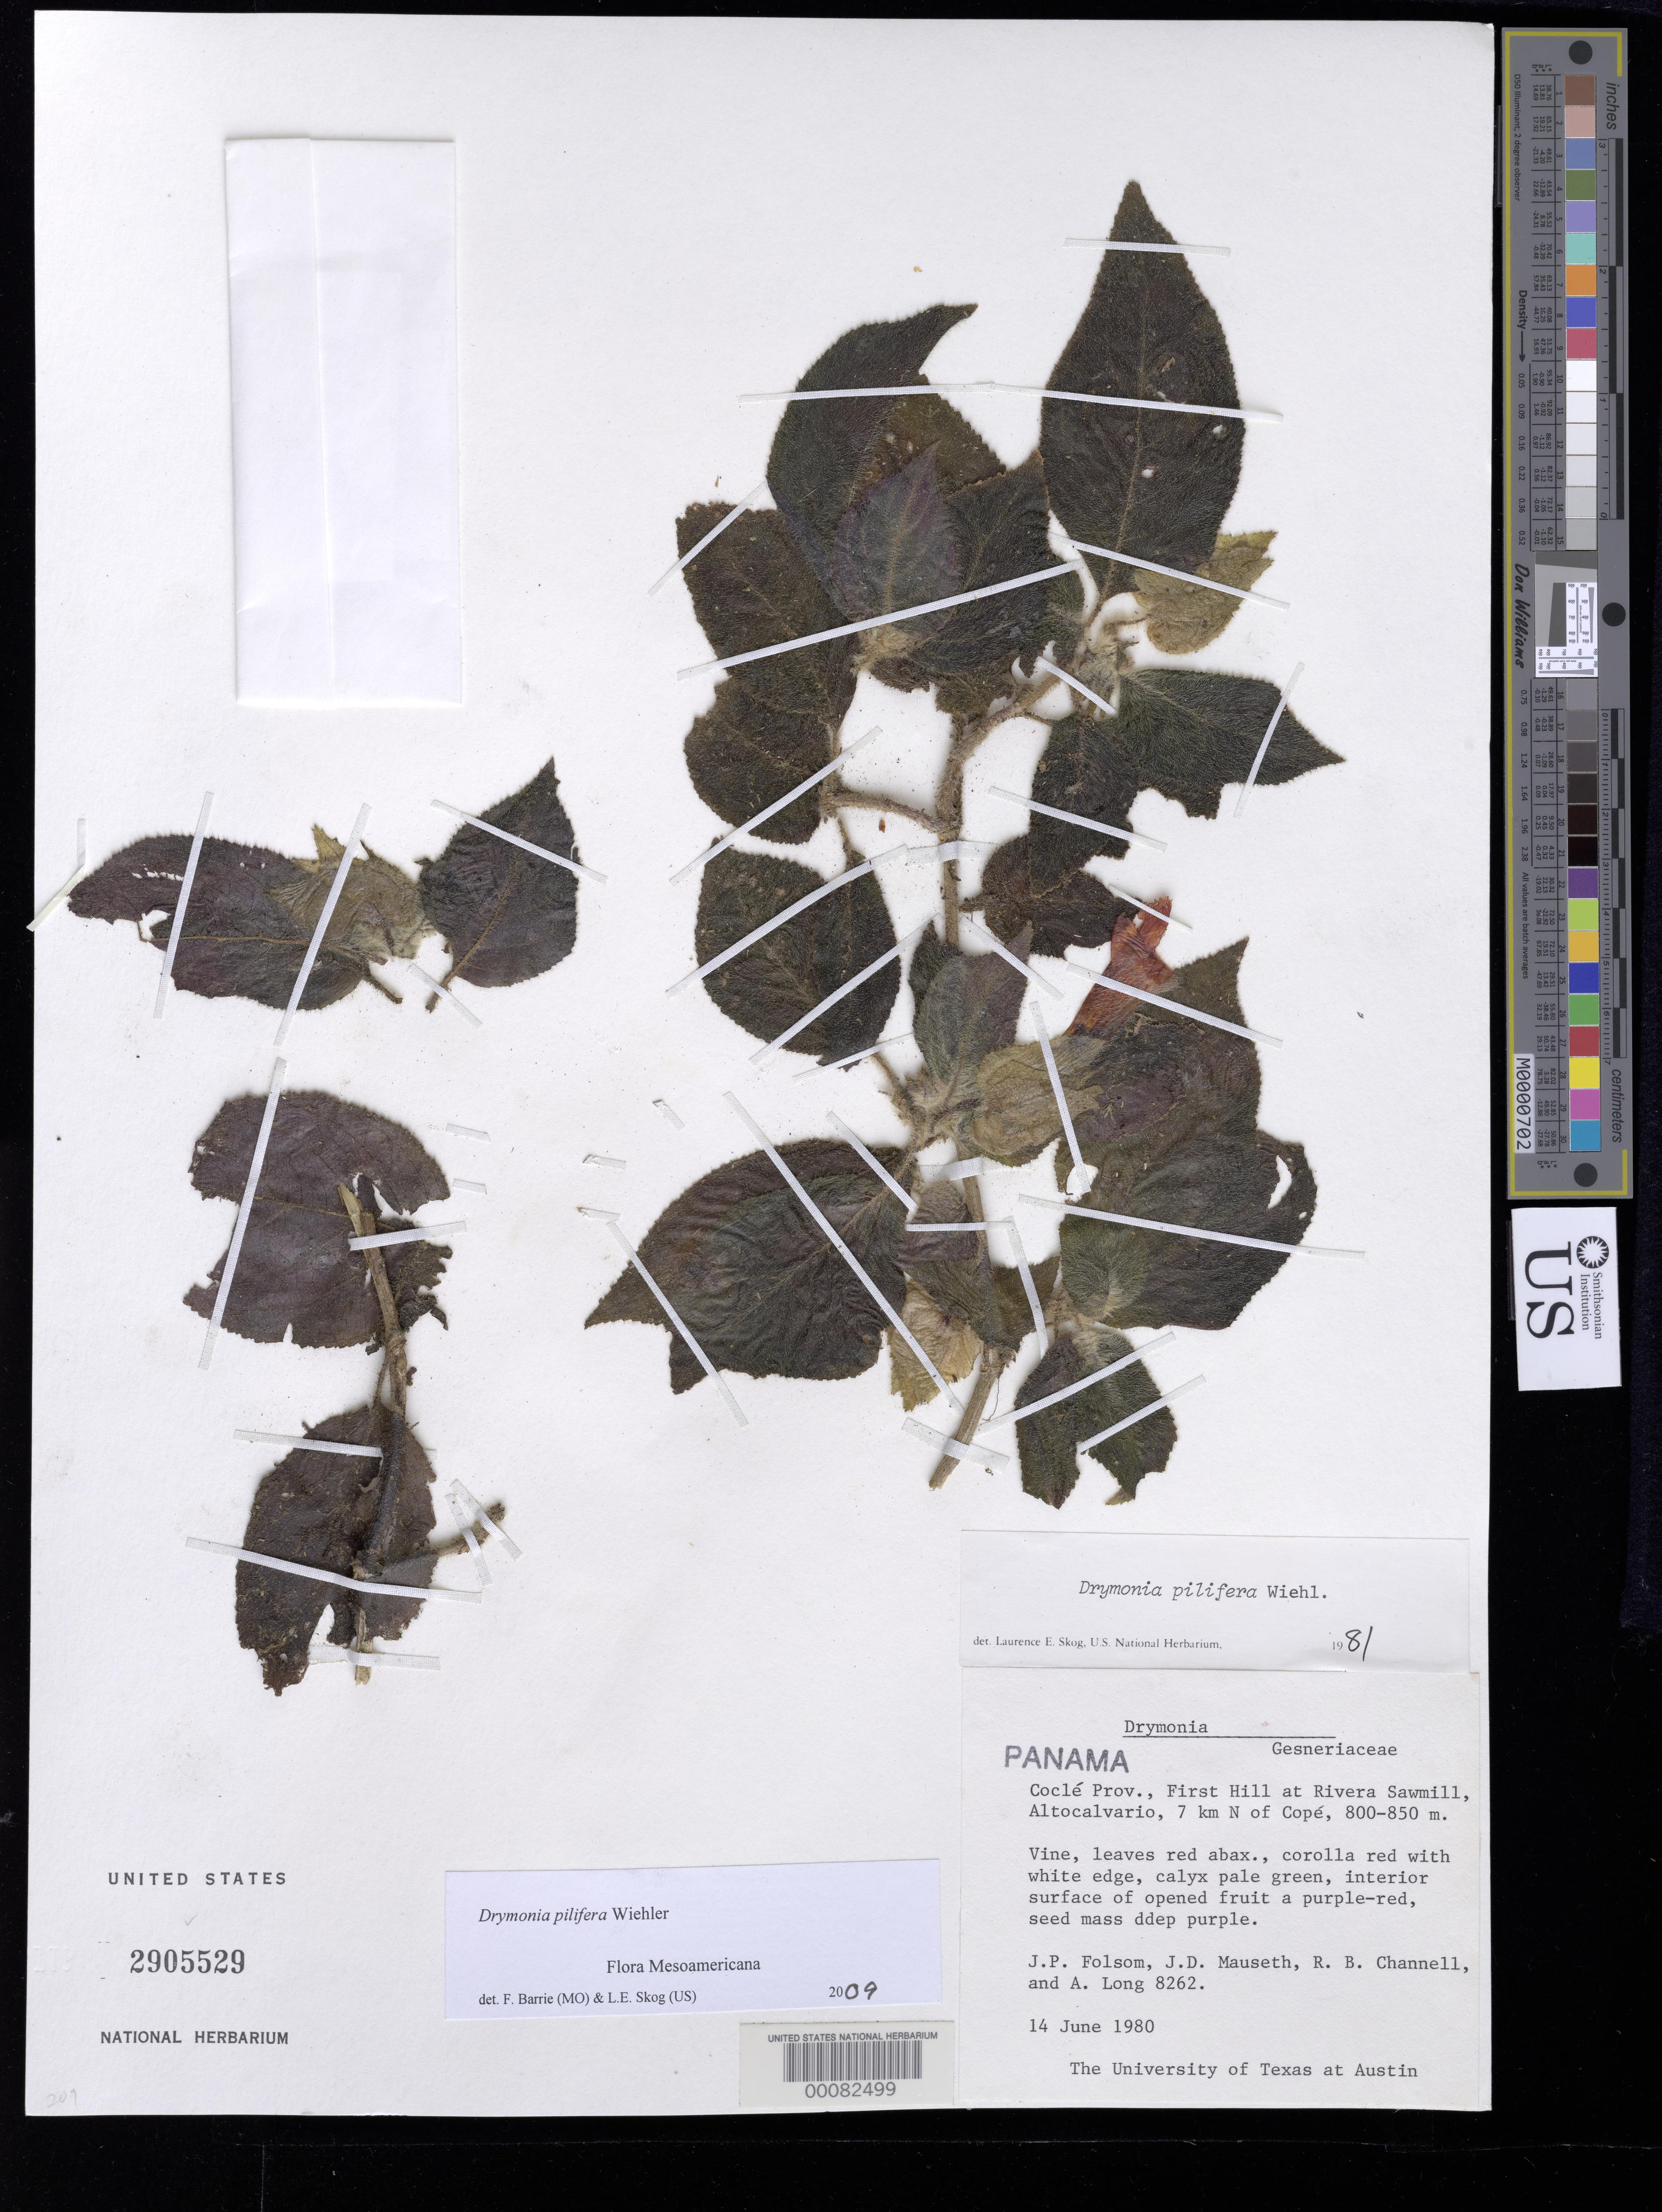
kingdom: Plantae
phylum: Tracheophyta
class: Magnoliopsida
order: Lamiales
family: Gesneriaceae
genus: Drymonia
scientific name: Drymonia pilifera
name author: Wiehler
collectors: J. P. Folsom & et al.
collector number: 8262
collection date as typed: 14 Jun 1980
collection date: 1980-06-14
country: Panama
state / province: Coclé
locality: First hill at Rivera Sawmill, Altocalvario, 7 km N of Cope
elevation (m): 800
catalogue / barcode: US 2905529